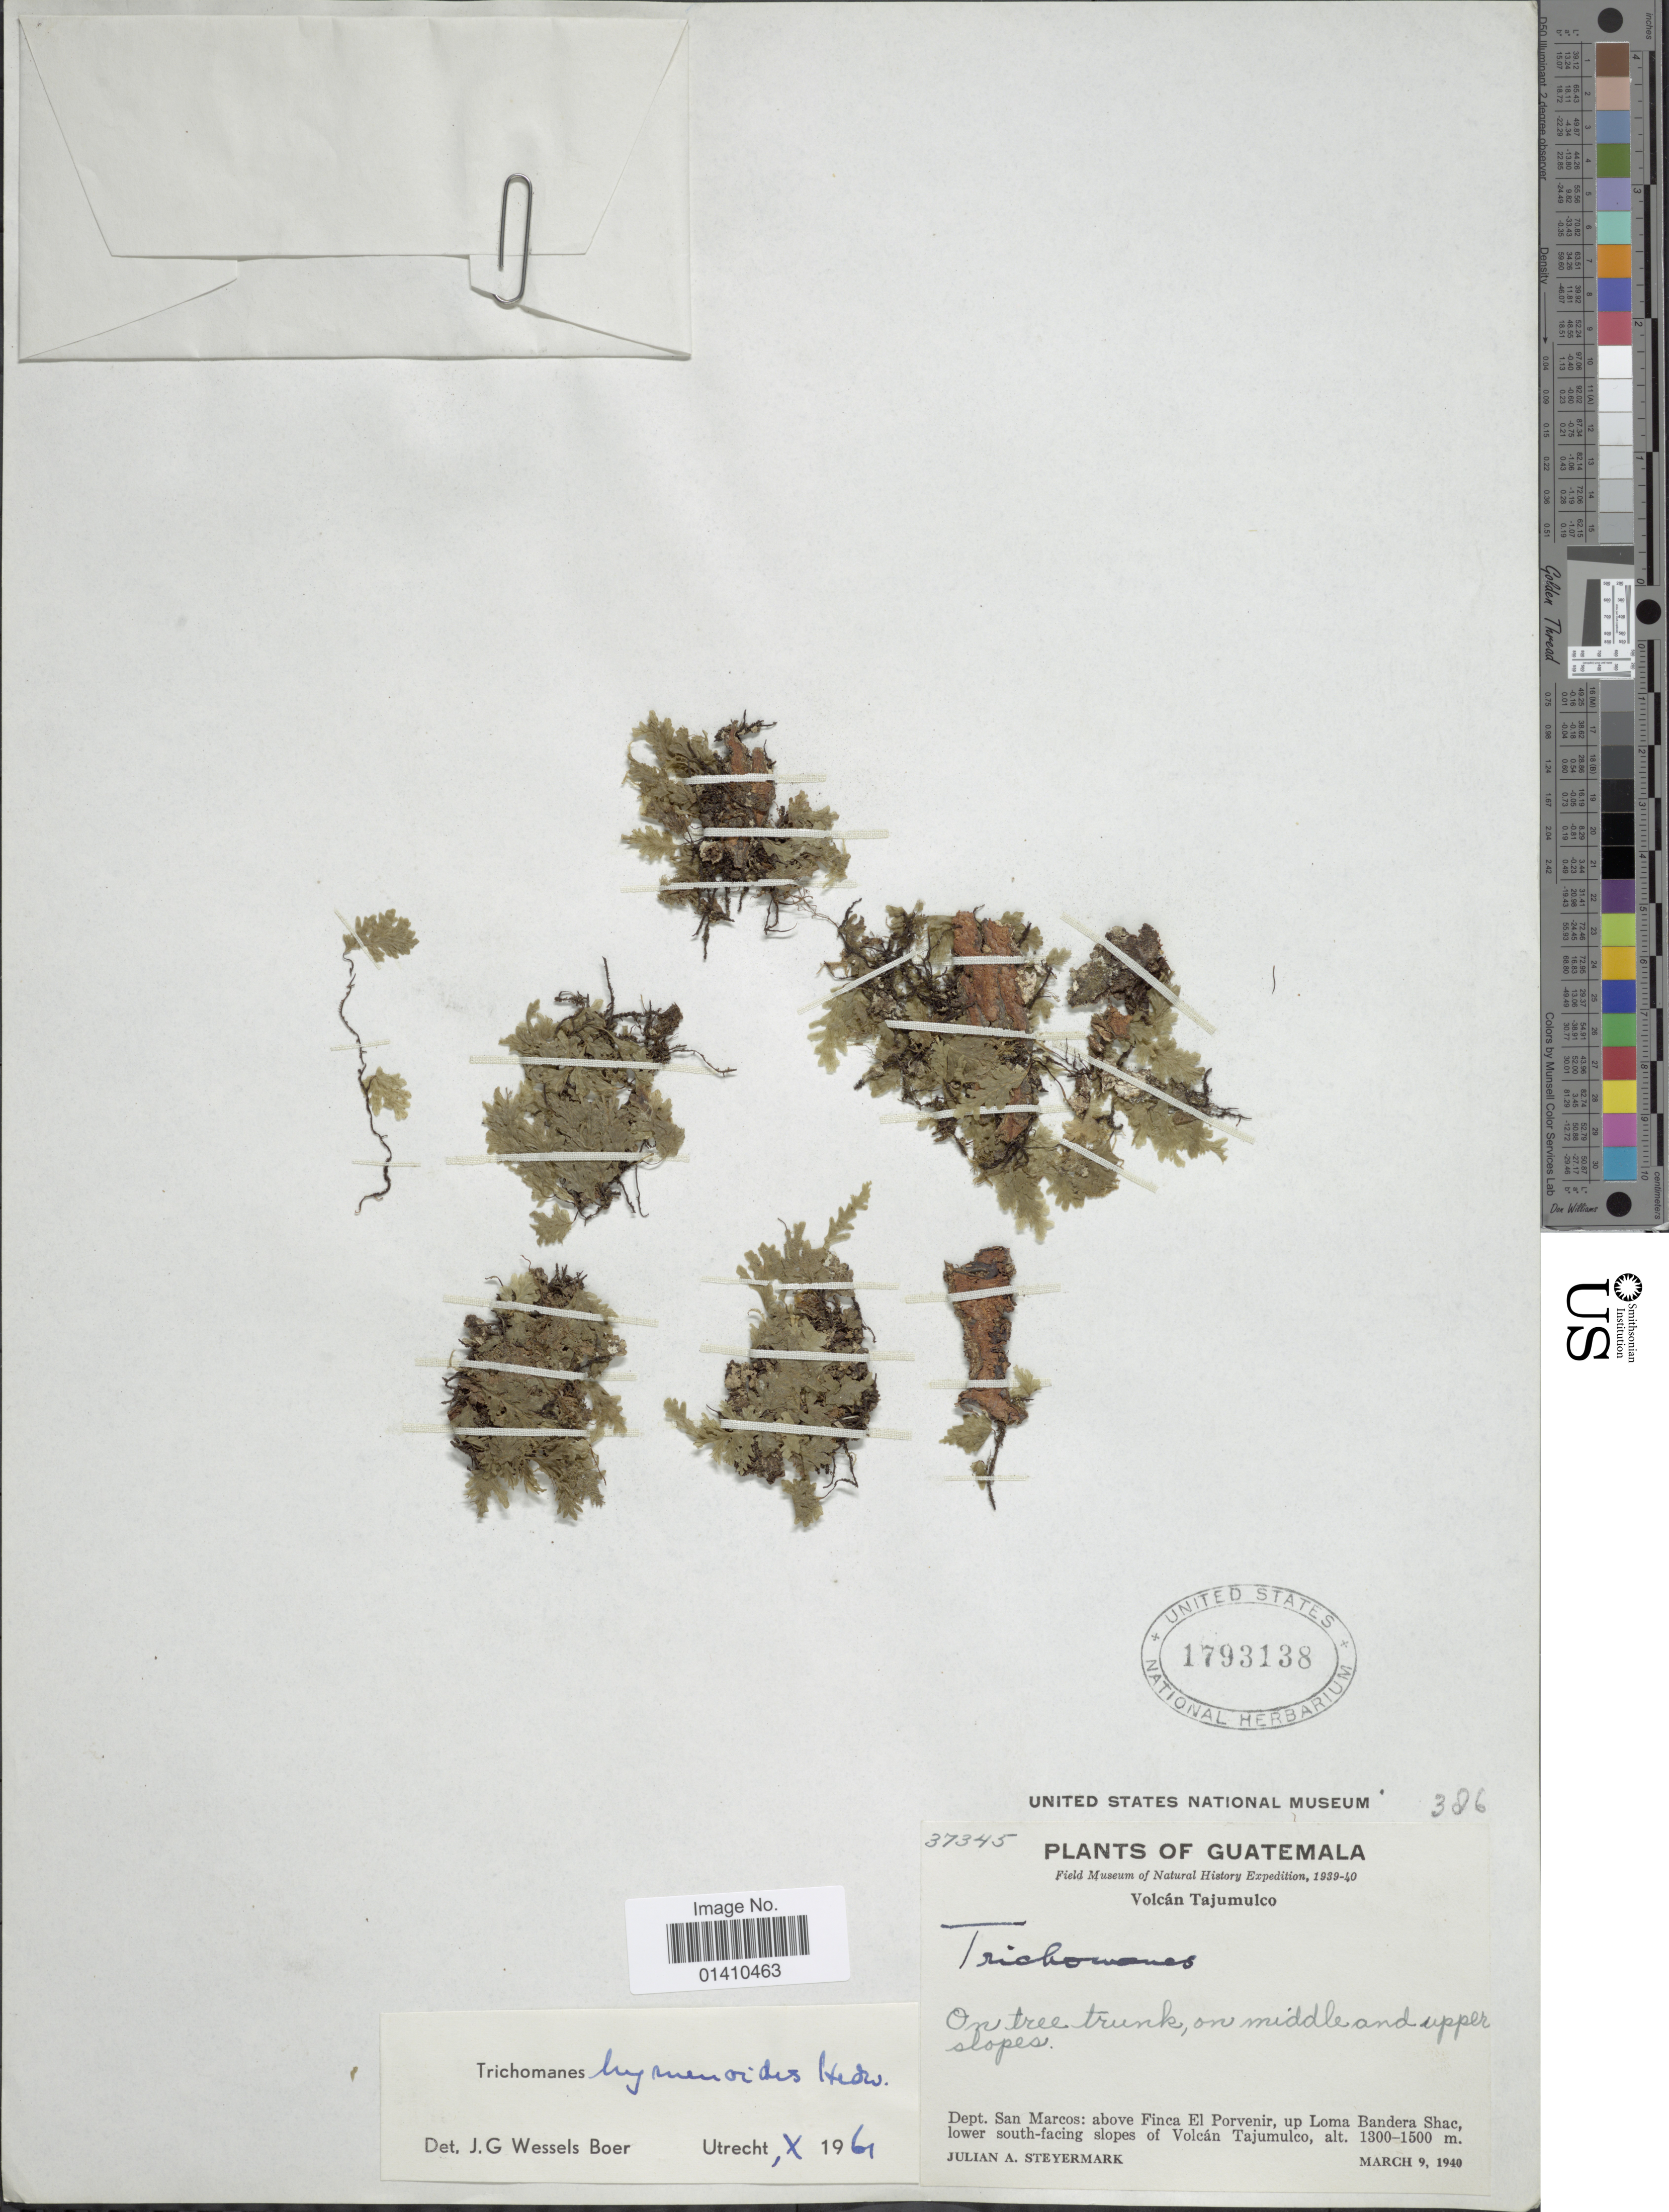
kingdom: Plantae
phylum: Tracheophyta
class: Polypodiopsida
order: Hymenophyllales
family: Hymenophyllaceae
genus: Didymoglossum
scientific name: Didymoglossum hymenoides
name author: (Hedw.) Copel.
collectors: J. Steyermark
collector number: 37345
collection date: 1940-03-09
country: Guatemala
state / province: San Marcos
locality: Volcan Tajumulco. Above Finca El Porvenir, up Loma Bandera Shac, lower south-fecing slopes Volcan Tajucumlo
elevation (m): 1300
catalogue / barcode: US 1793138